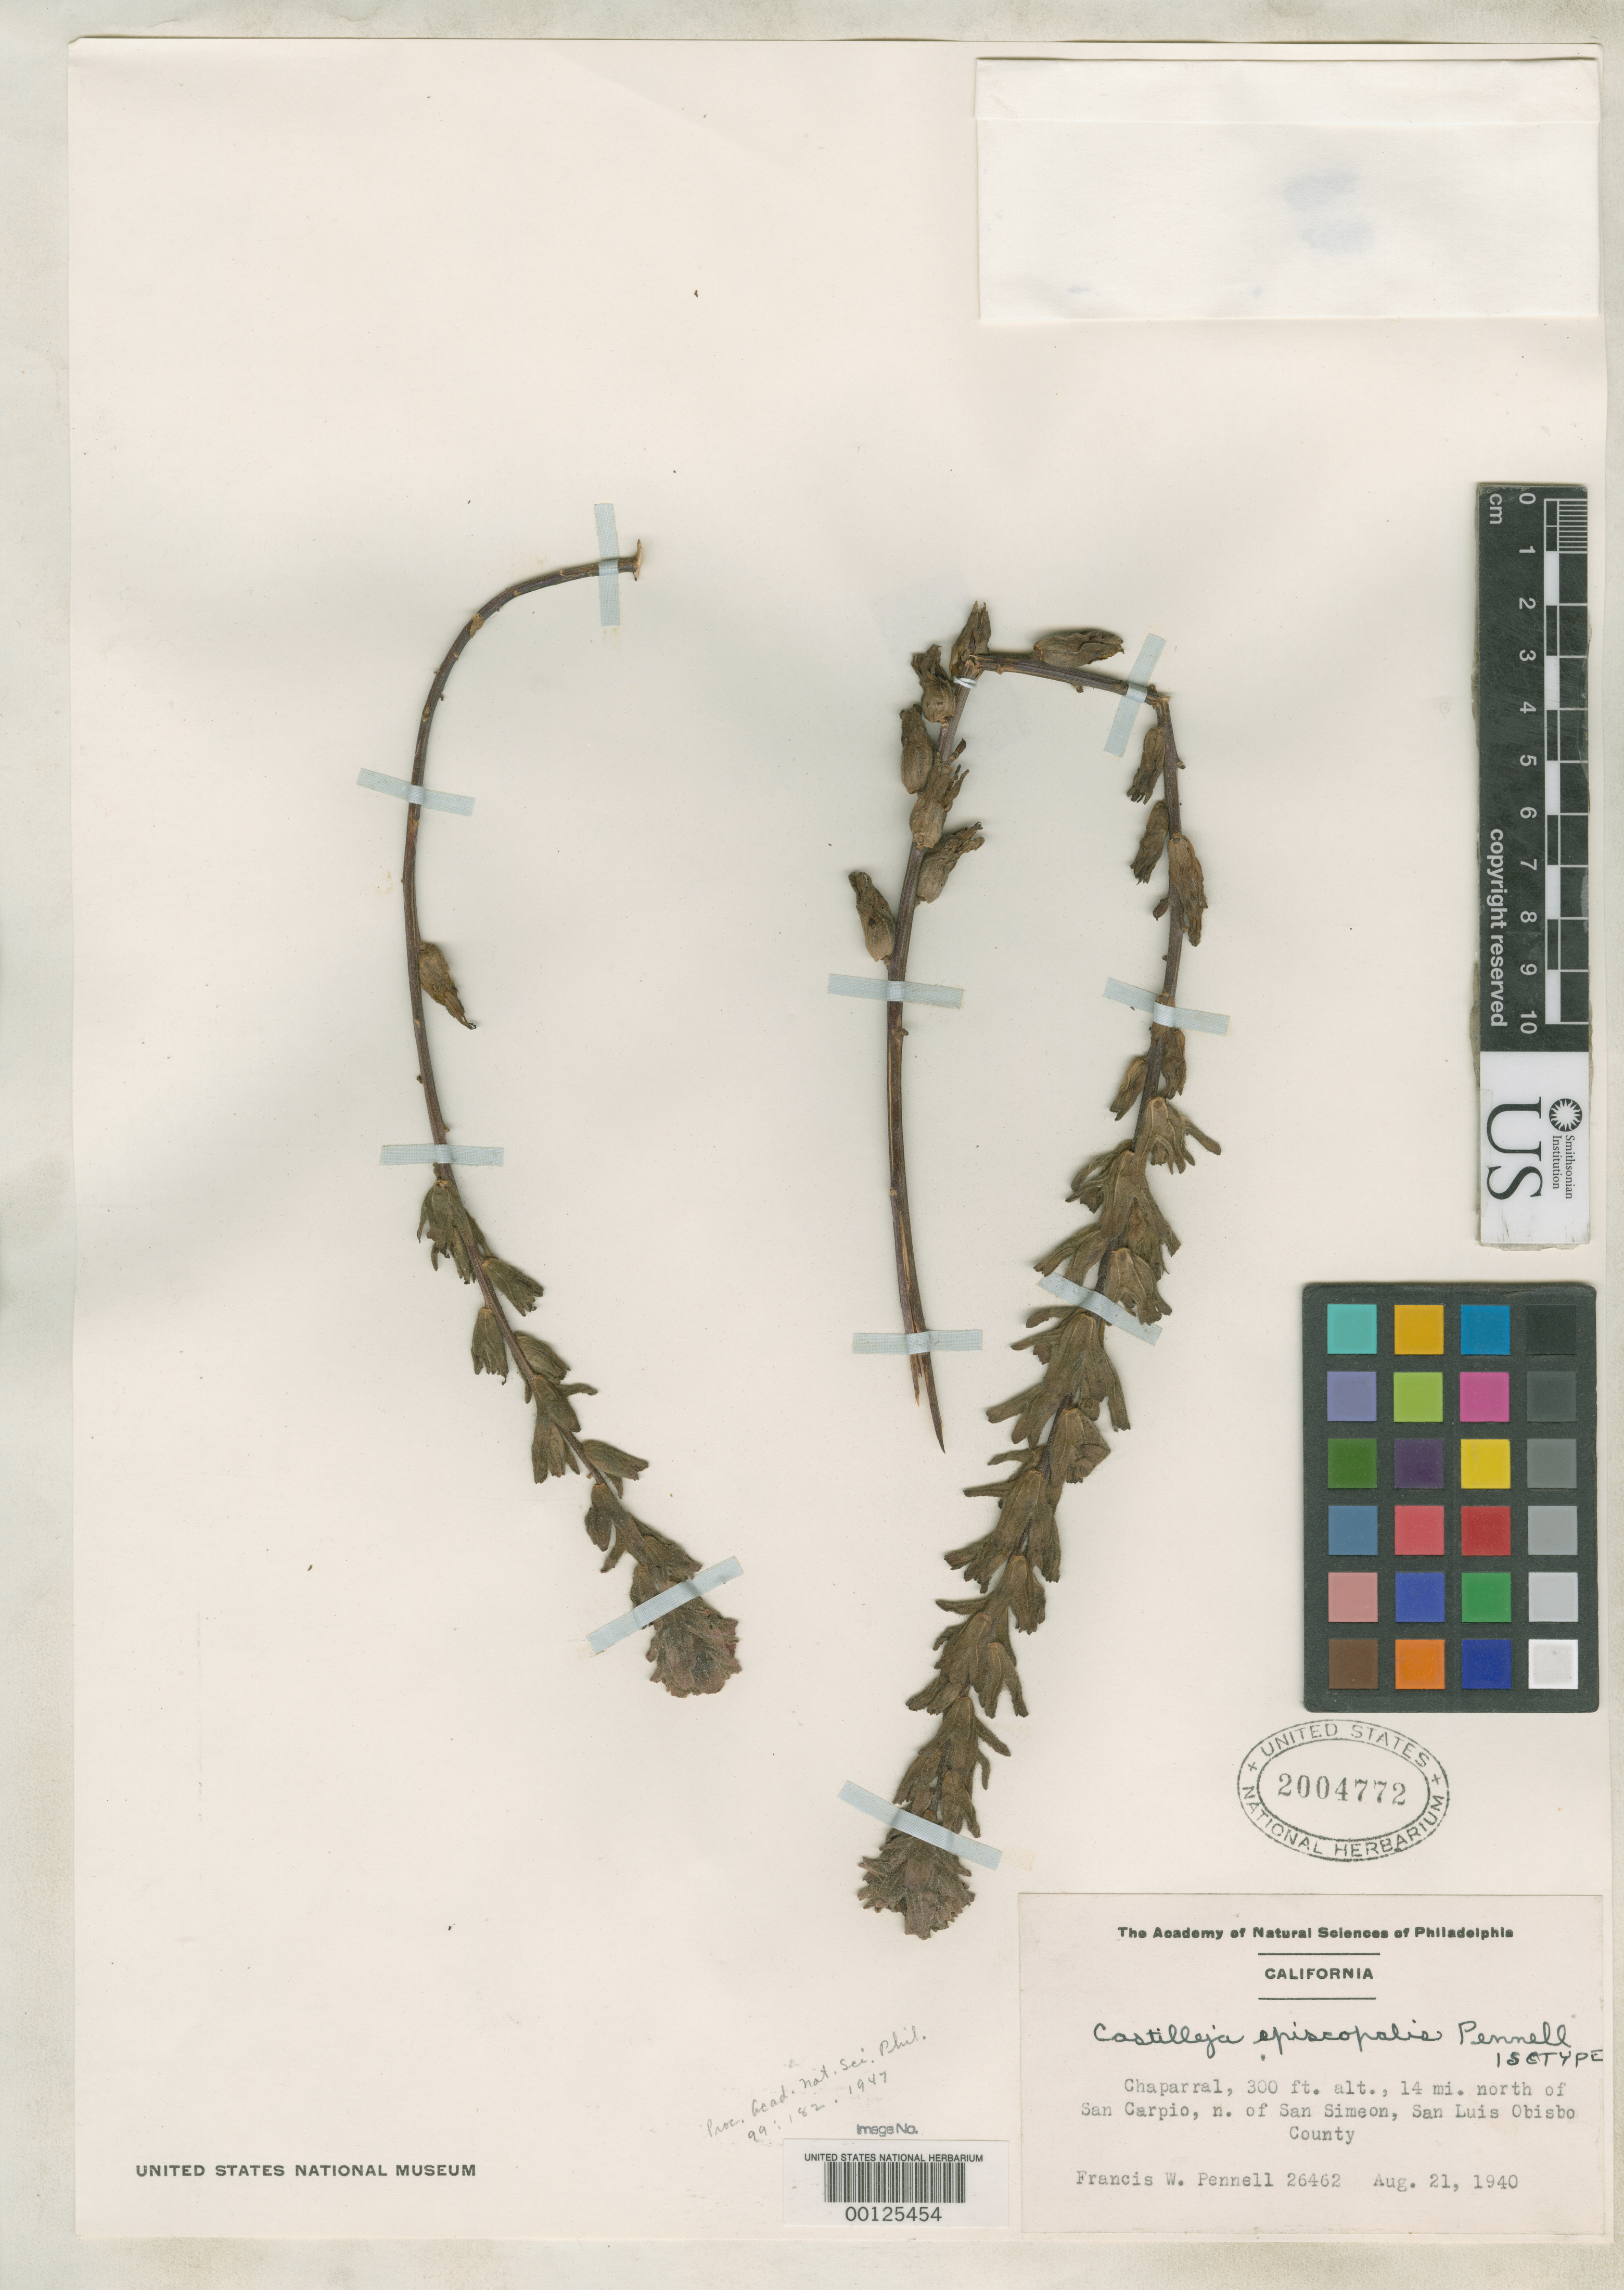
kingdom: Plantae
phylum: Tracheophyta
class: Magnoliopsida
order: Lamiales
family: Orobanchaceae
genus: Castilleja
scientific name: Castilleja episcopalis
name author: Pennell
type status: Isotype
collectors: F. W. Pennell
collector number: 26462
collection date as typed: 21 Aug 1940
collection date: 1940-08-21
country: United States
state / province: California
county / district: San Luis Obispo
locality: San Carpio.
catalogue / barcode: US 2004772